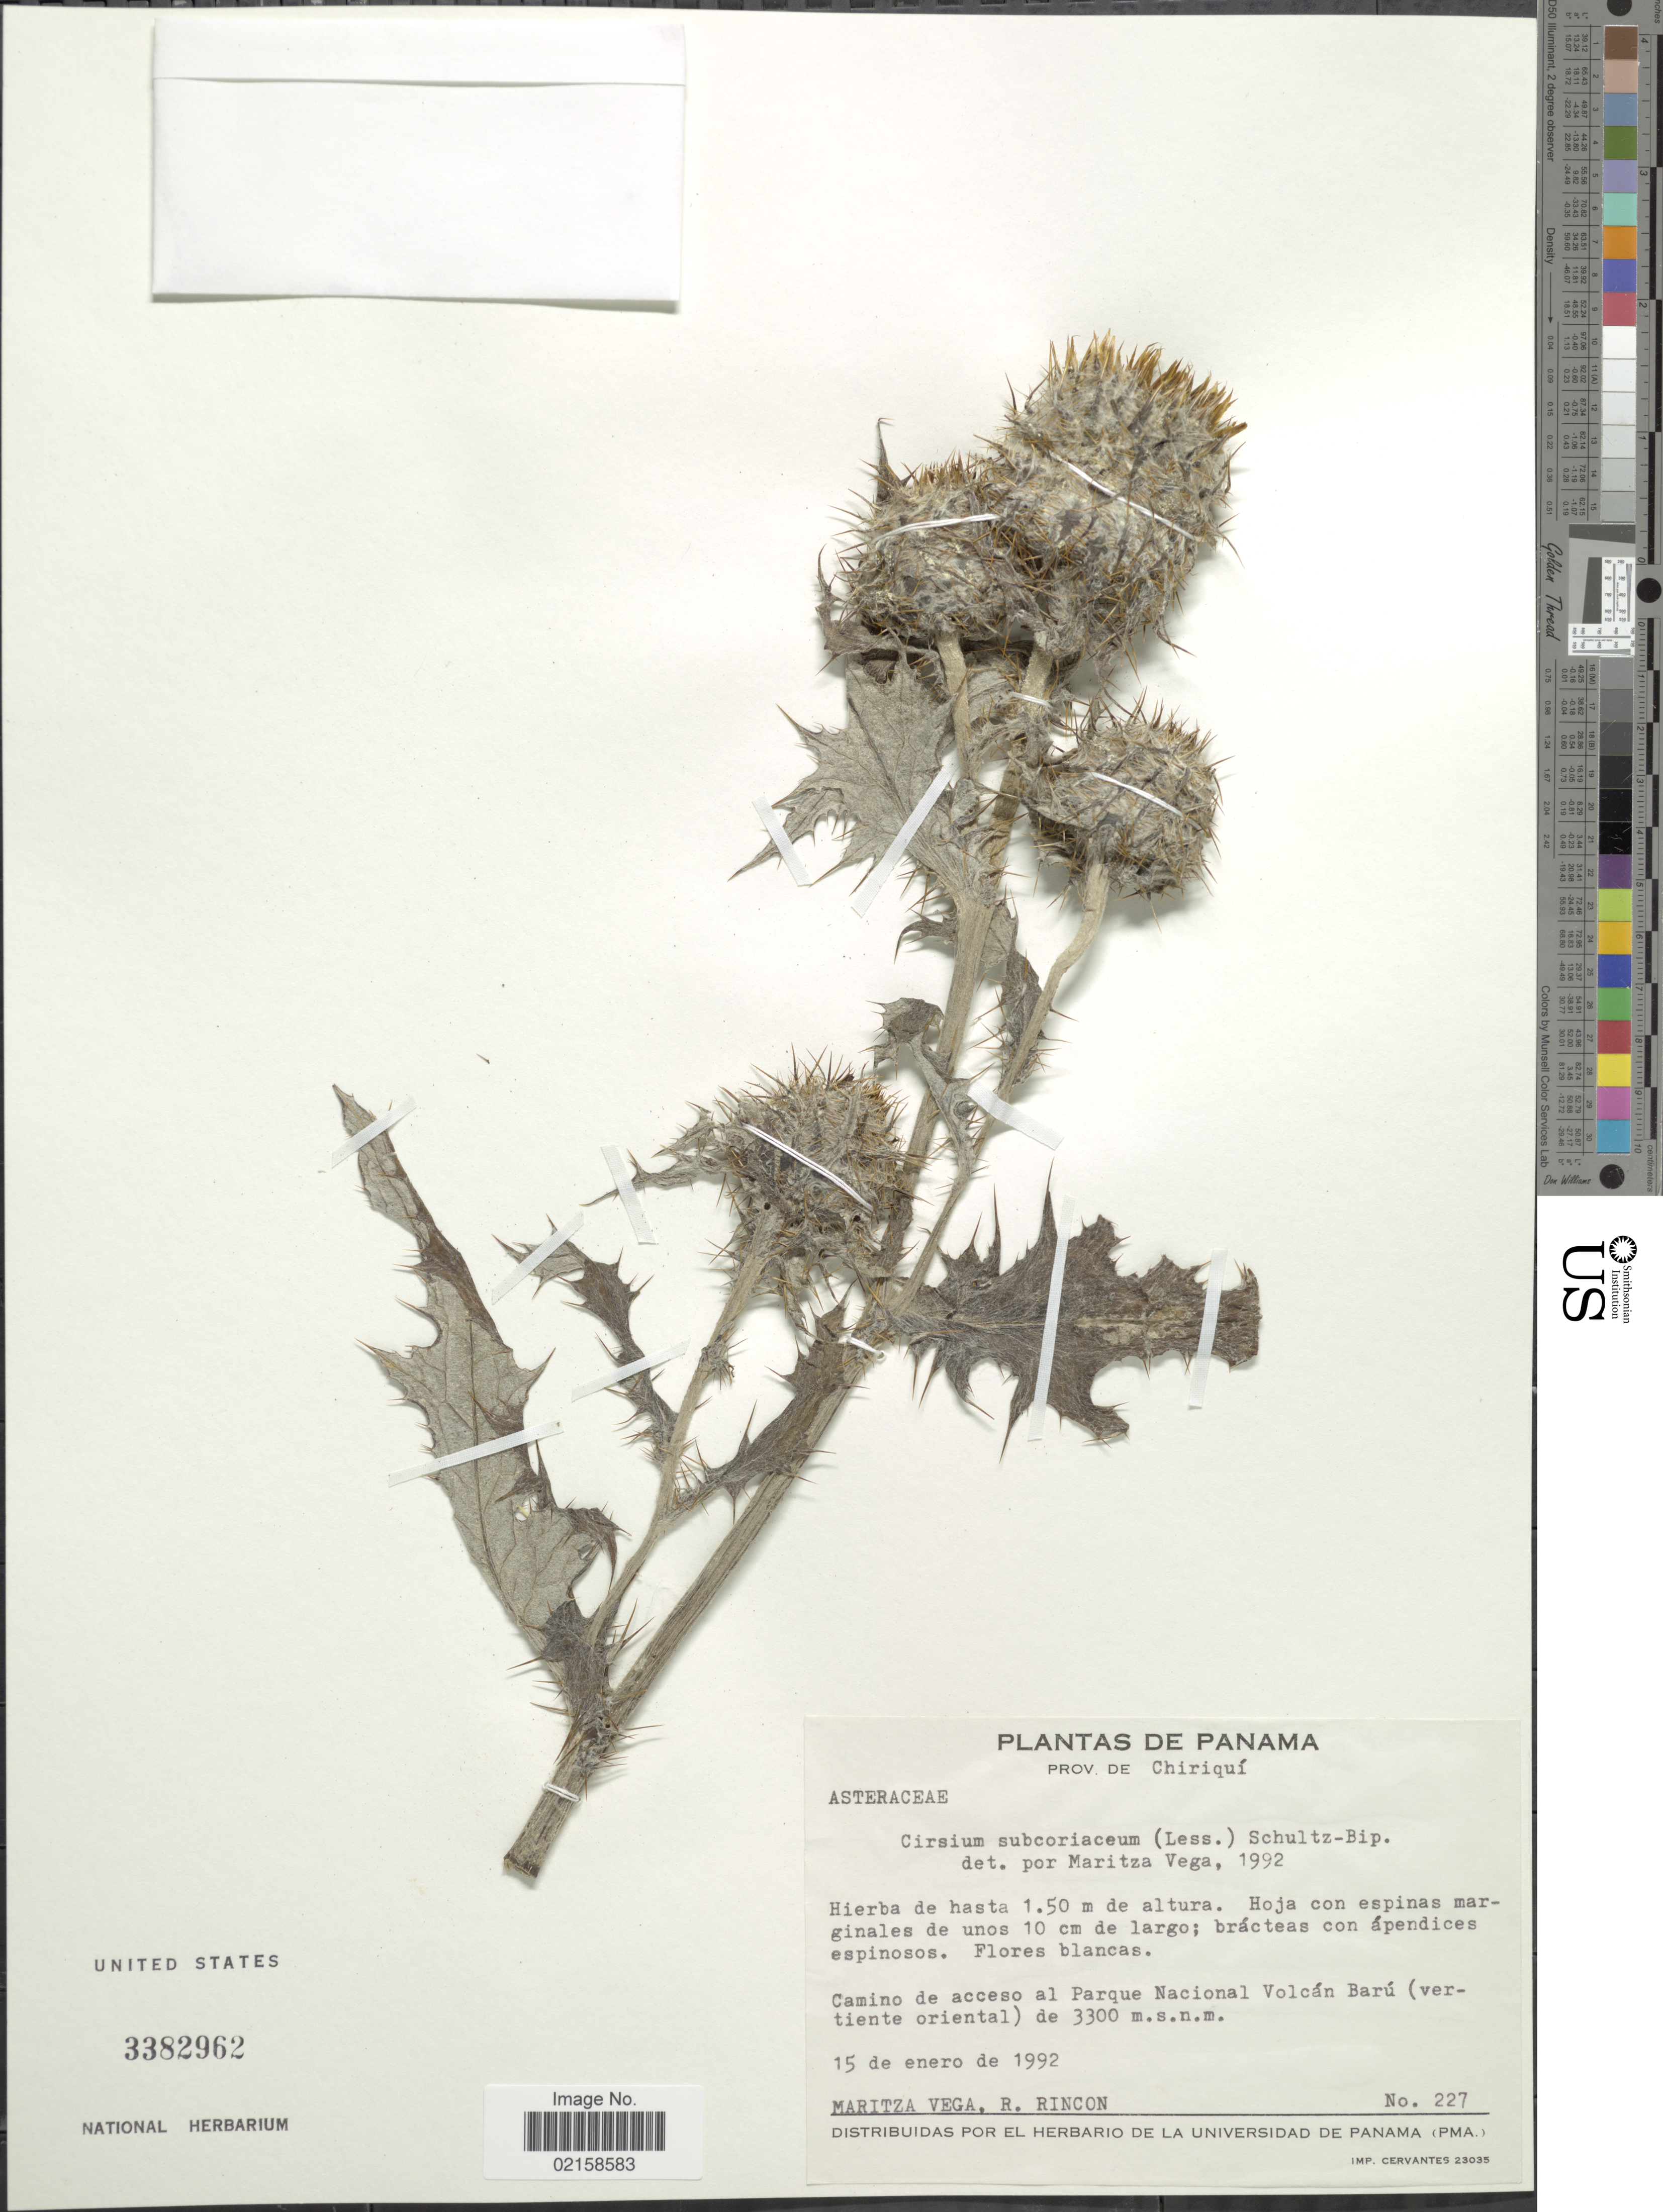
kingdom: Plantae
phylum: Tracheophyta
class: Magnoliopsida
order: Asterales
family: Asteraceae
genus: Cirsium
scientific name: Cirsium subcoriaceum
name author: (Less.) Sch. Bip.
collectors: M. Vega & R. Rincon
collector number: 227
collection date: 1992-01-15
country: Panama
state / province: Chiriqui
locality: Camino de acceso al Parque Nacional Volcan Baru (vertiente oriental).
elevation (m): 3300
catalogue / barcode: US 3382962